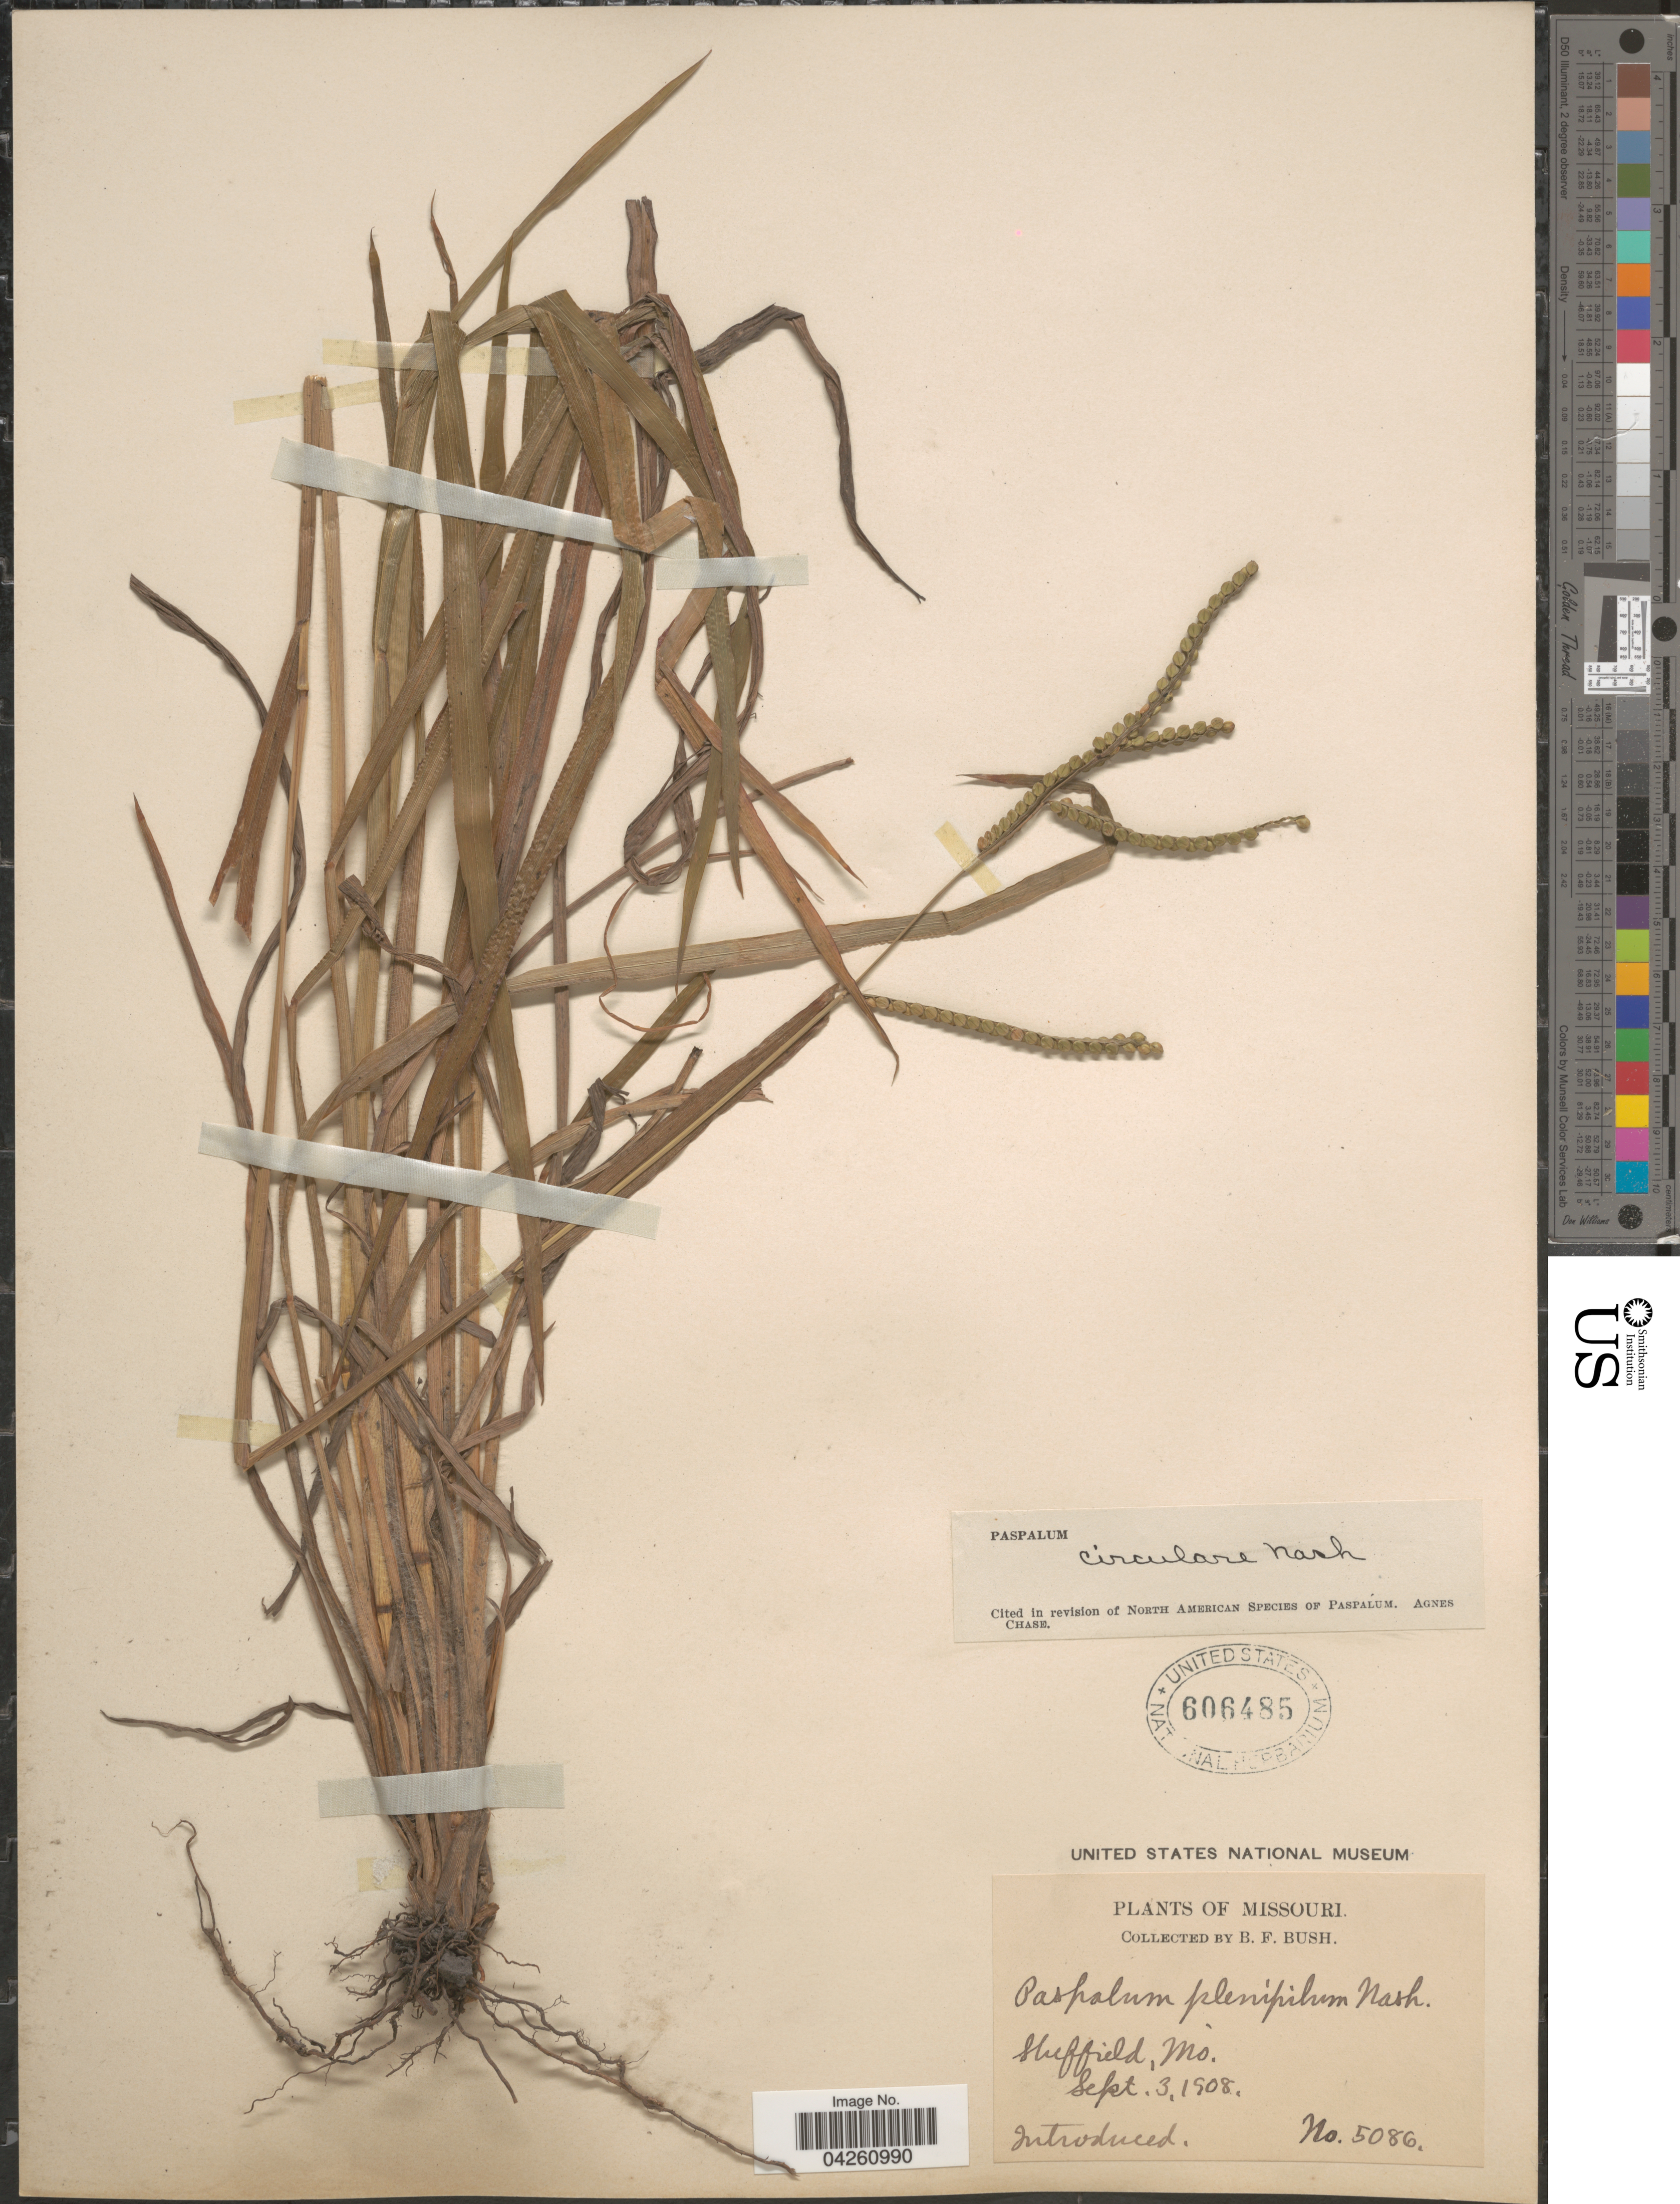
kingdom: Plantae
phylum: Tracheophyta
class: Liliopsida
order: Poales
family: Poaceae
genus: Paspalum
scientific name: Paspalum circulare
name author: Nash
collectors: B. F. Bush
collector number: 5086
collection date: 1908-09-03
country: United States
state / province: Missouri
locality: Sheffield, Mo.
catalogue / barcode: US 606485